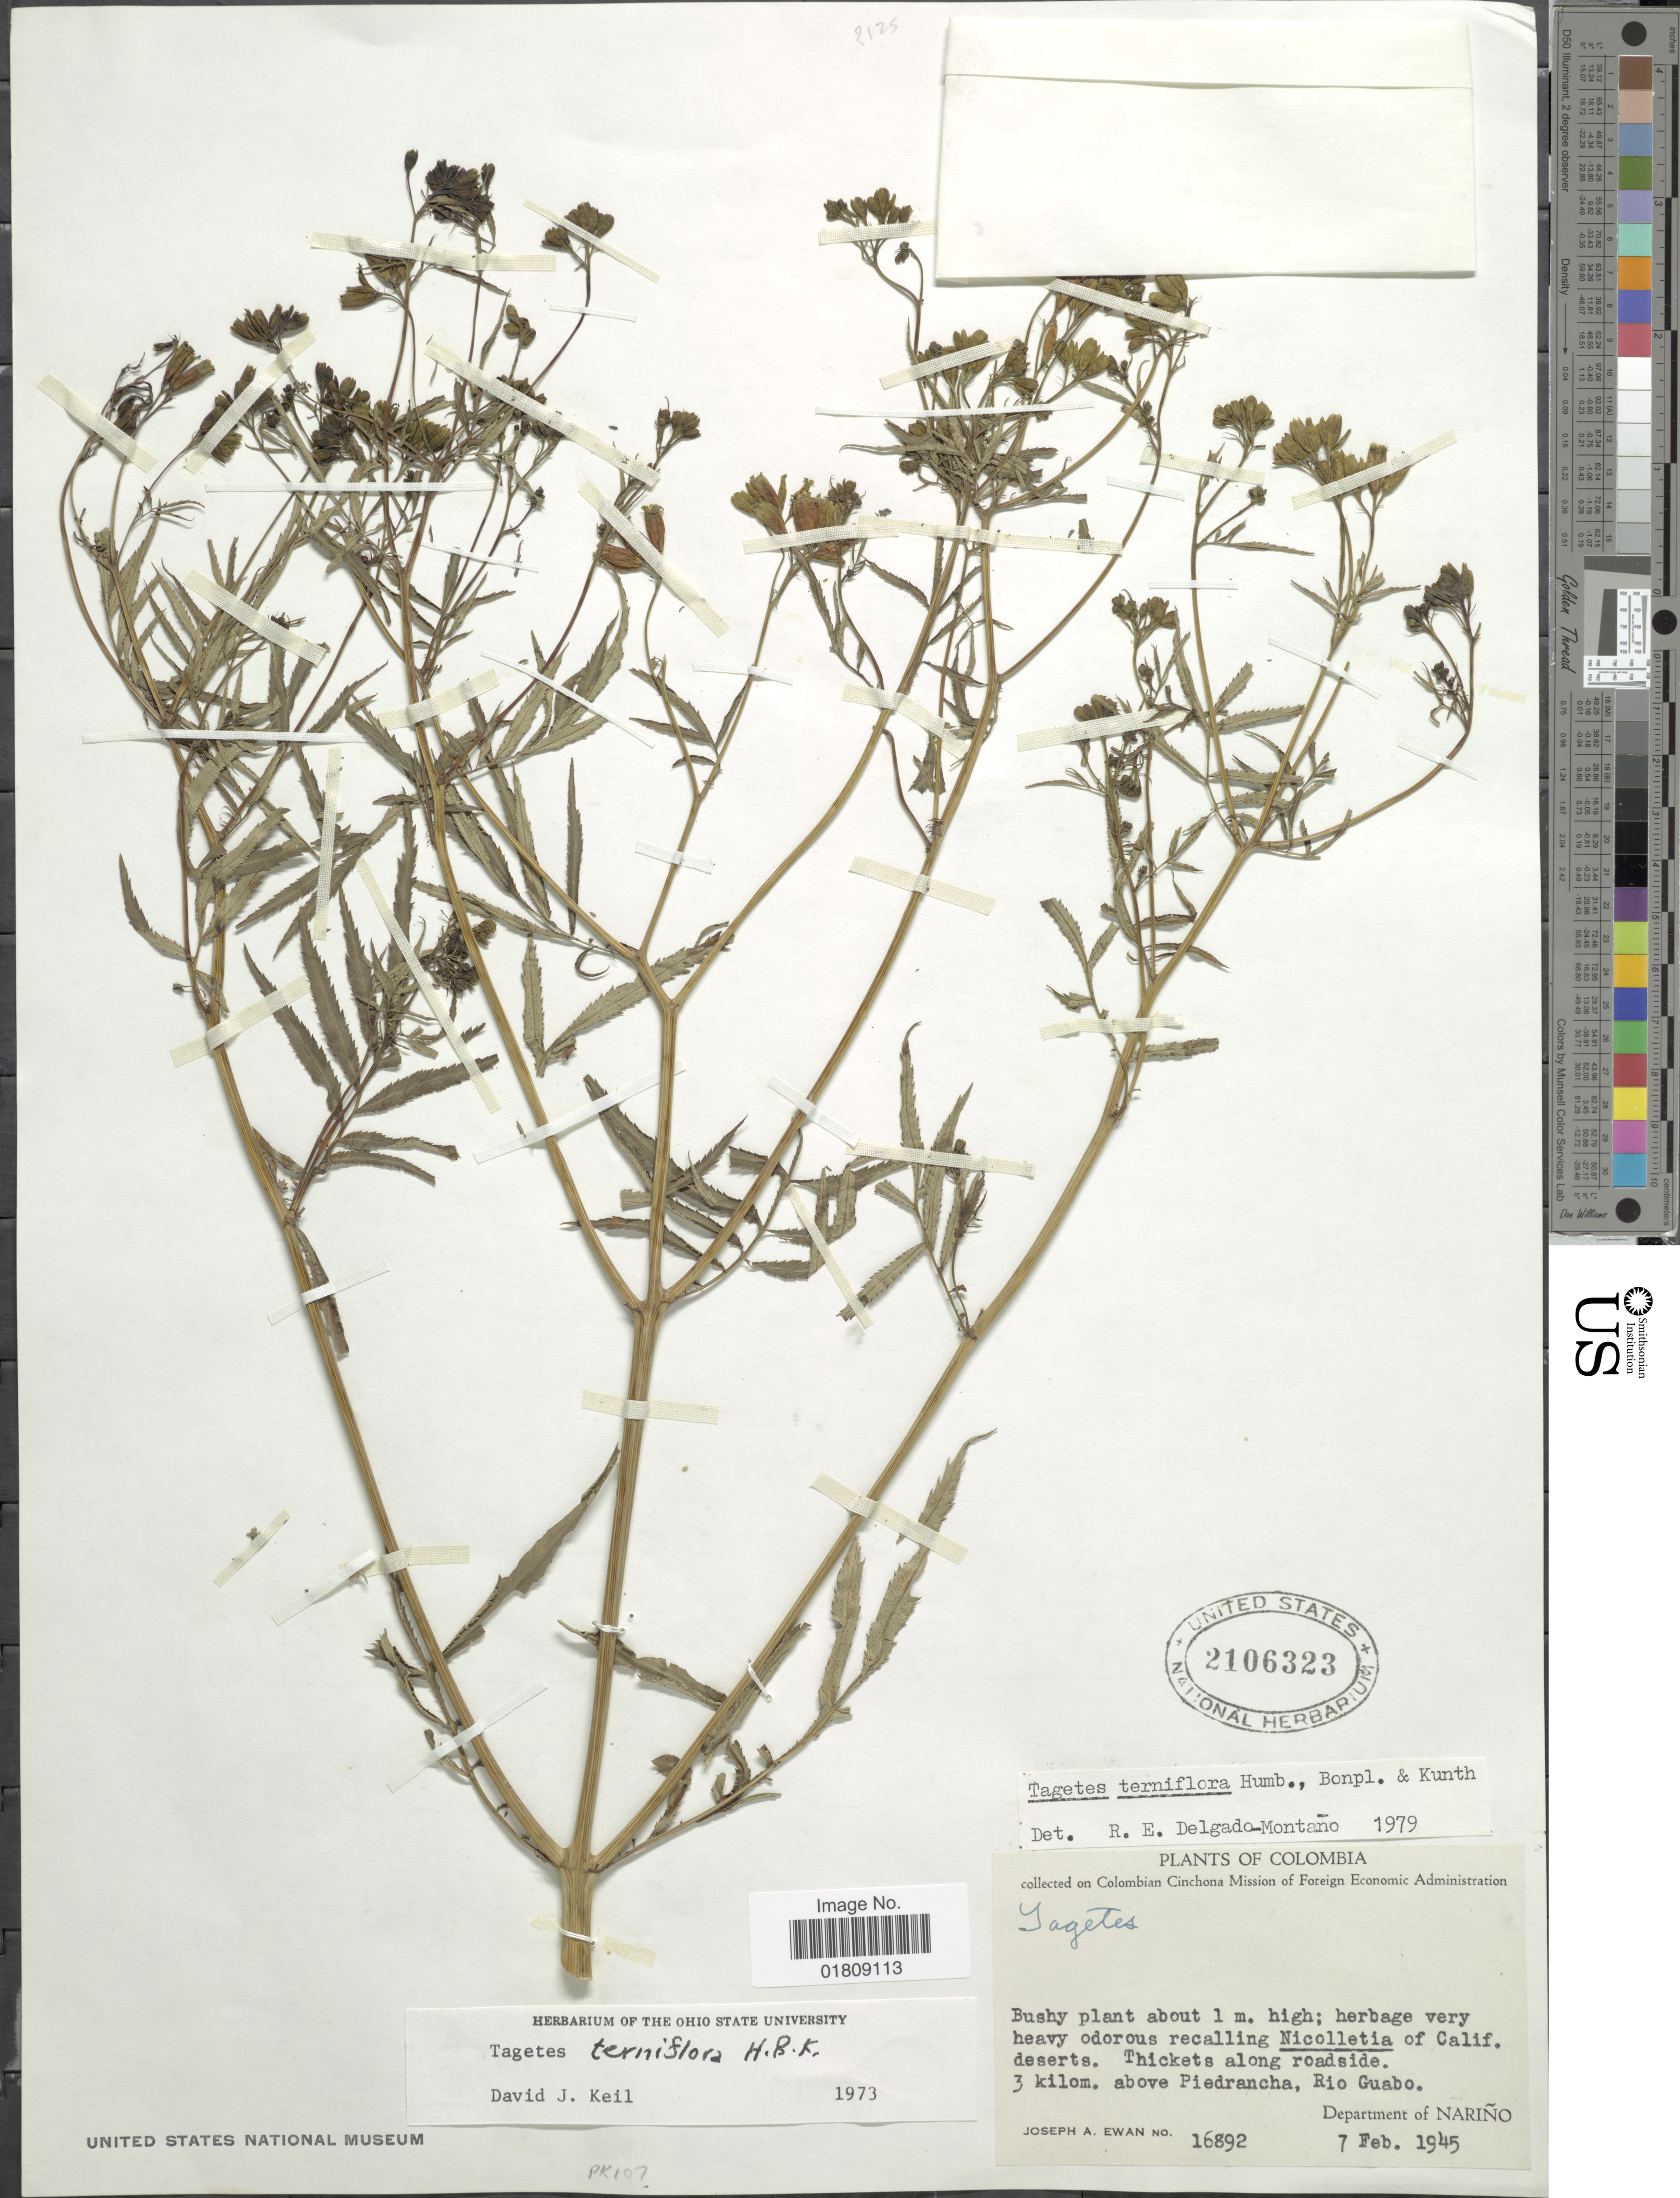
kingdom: Plantae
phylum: Tracheophyta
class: Magnoliopsida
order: Asterales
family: Asteraceae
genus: Tagetes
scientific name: Tagetes terniflora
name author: Kunth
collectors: J. A. Ewan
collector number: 16892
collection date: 1945-02-07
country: Colombia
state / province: Nariño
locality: Long roadside 3 kilom. above Piedrancha, Rio Guabo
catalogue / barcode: US 2106323